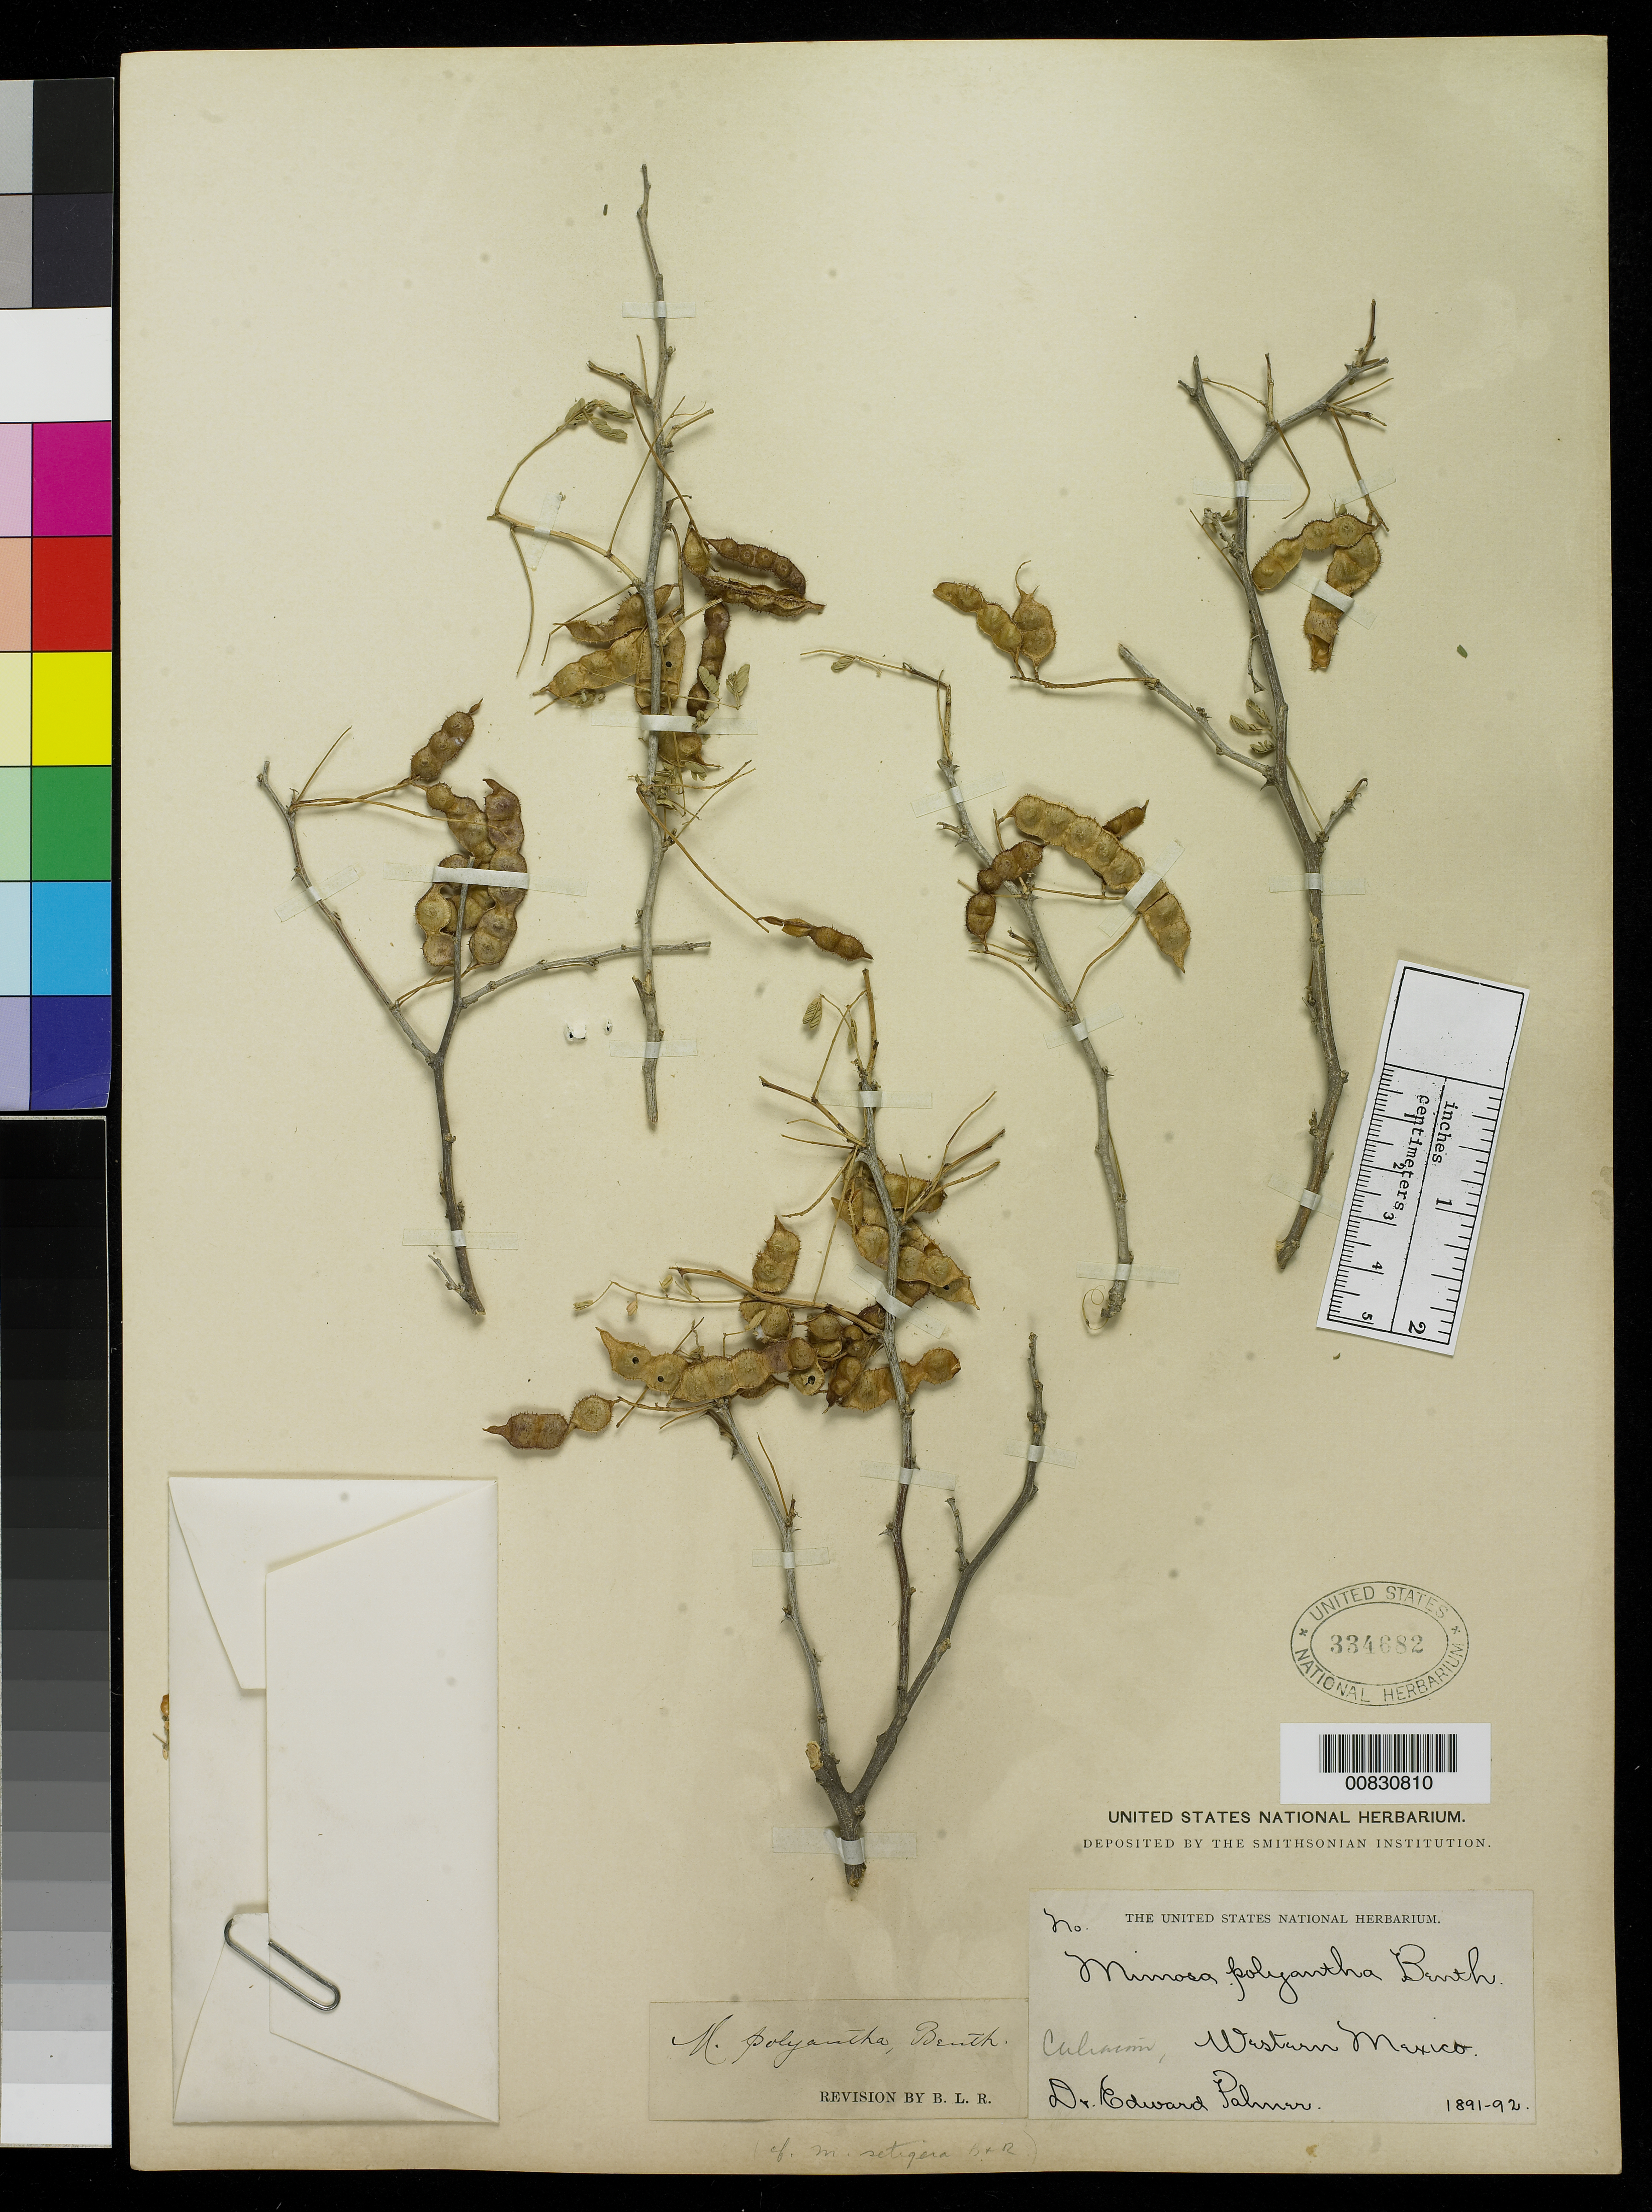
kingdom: Plantae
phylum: Tracheophyta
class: Magnoliopsida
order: Fabales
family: Fabaceae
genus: Mimosa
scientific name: Mimosa polyantha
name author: Benth.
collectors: E. Palmer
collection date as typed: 1891 to -- --- 1892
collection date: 1891/1892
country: Mexico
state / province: Sinaloa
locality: Culiacan, Sinaloa. Western Mexico.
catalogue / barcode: US 334682